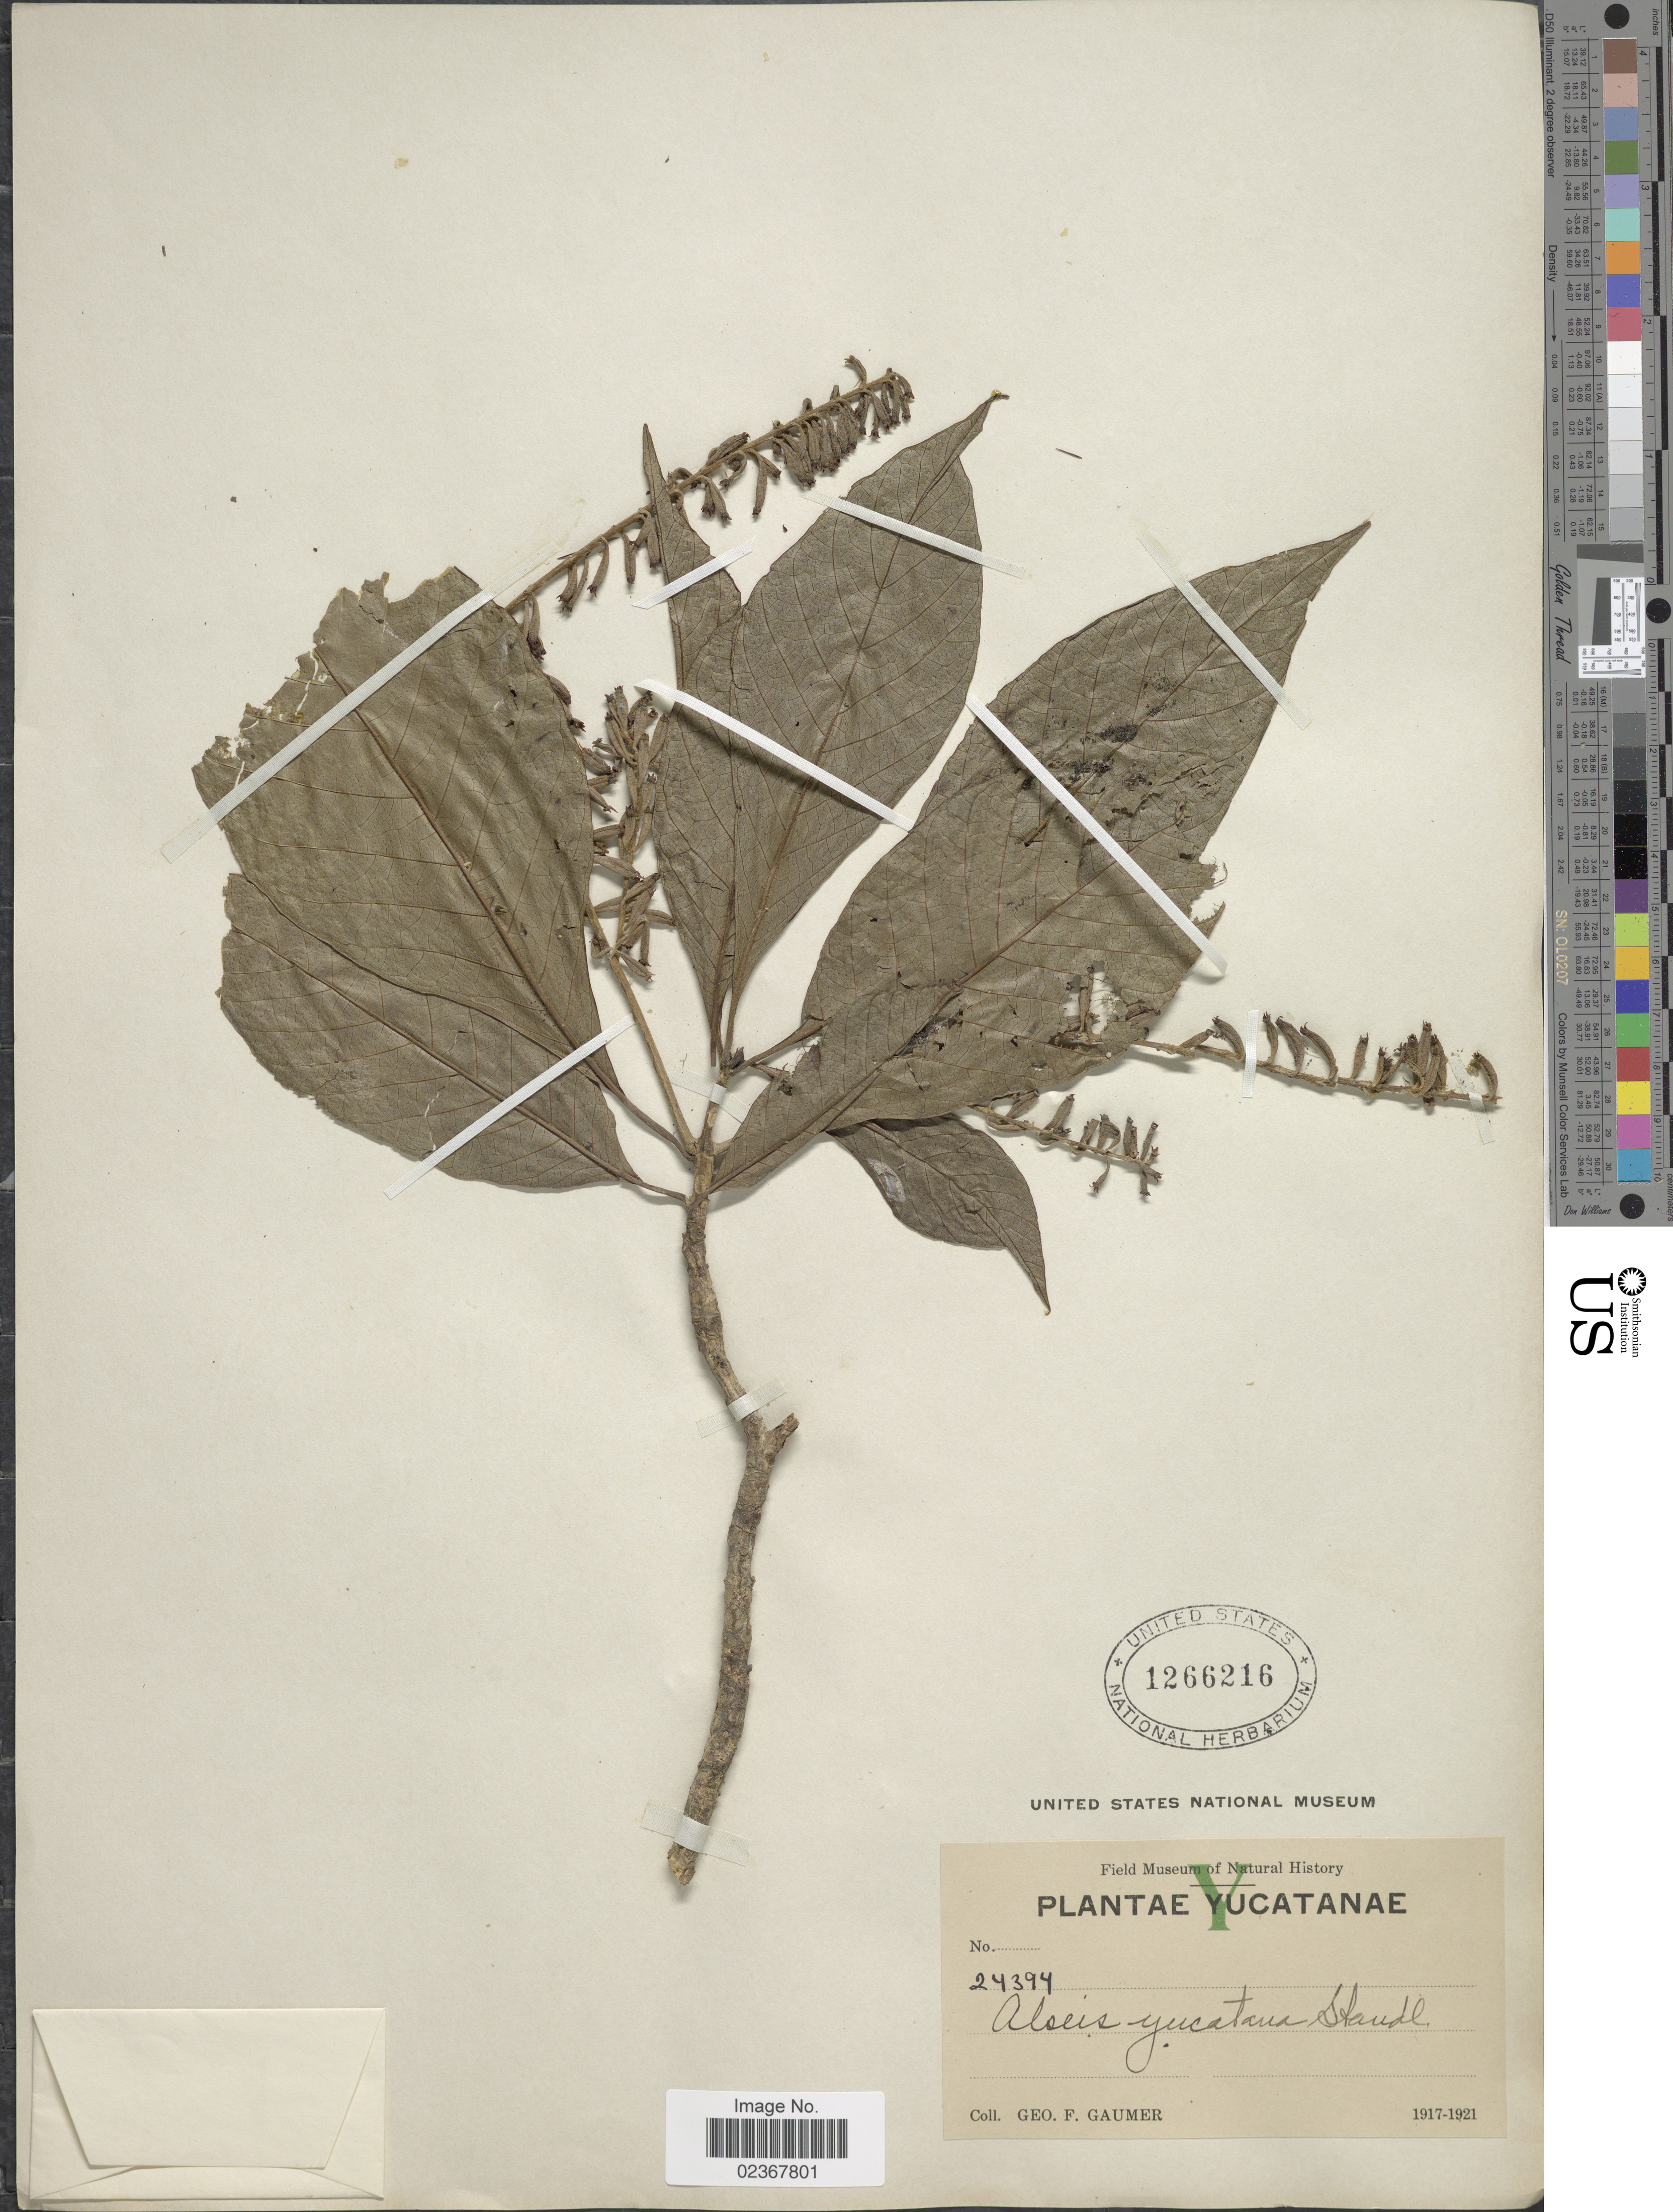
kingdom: Plantae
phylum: Tracheophyta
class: Magnoliopsida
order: Gentianales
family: Rubiaceae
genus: Alseis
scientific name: Alseis yucatanensis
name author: Standl.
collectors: G. F. Gaumer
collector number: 24394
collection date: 1917/1921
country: Mexico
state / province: Yucatán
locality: Yucayanae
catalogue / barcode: US 1266216